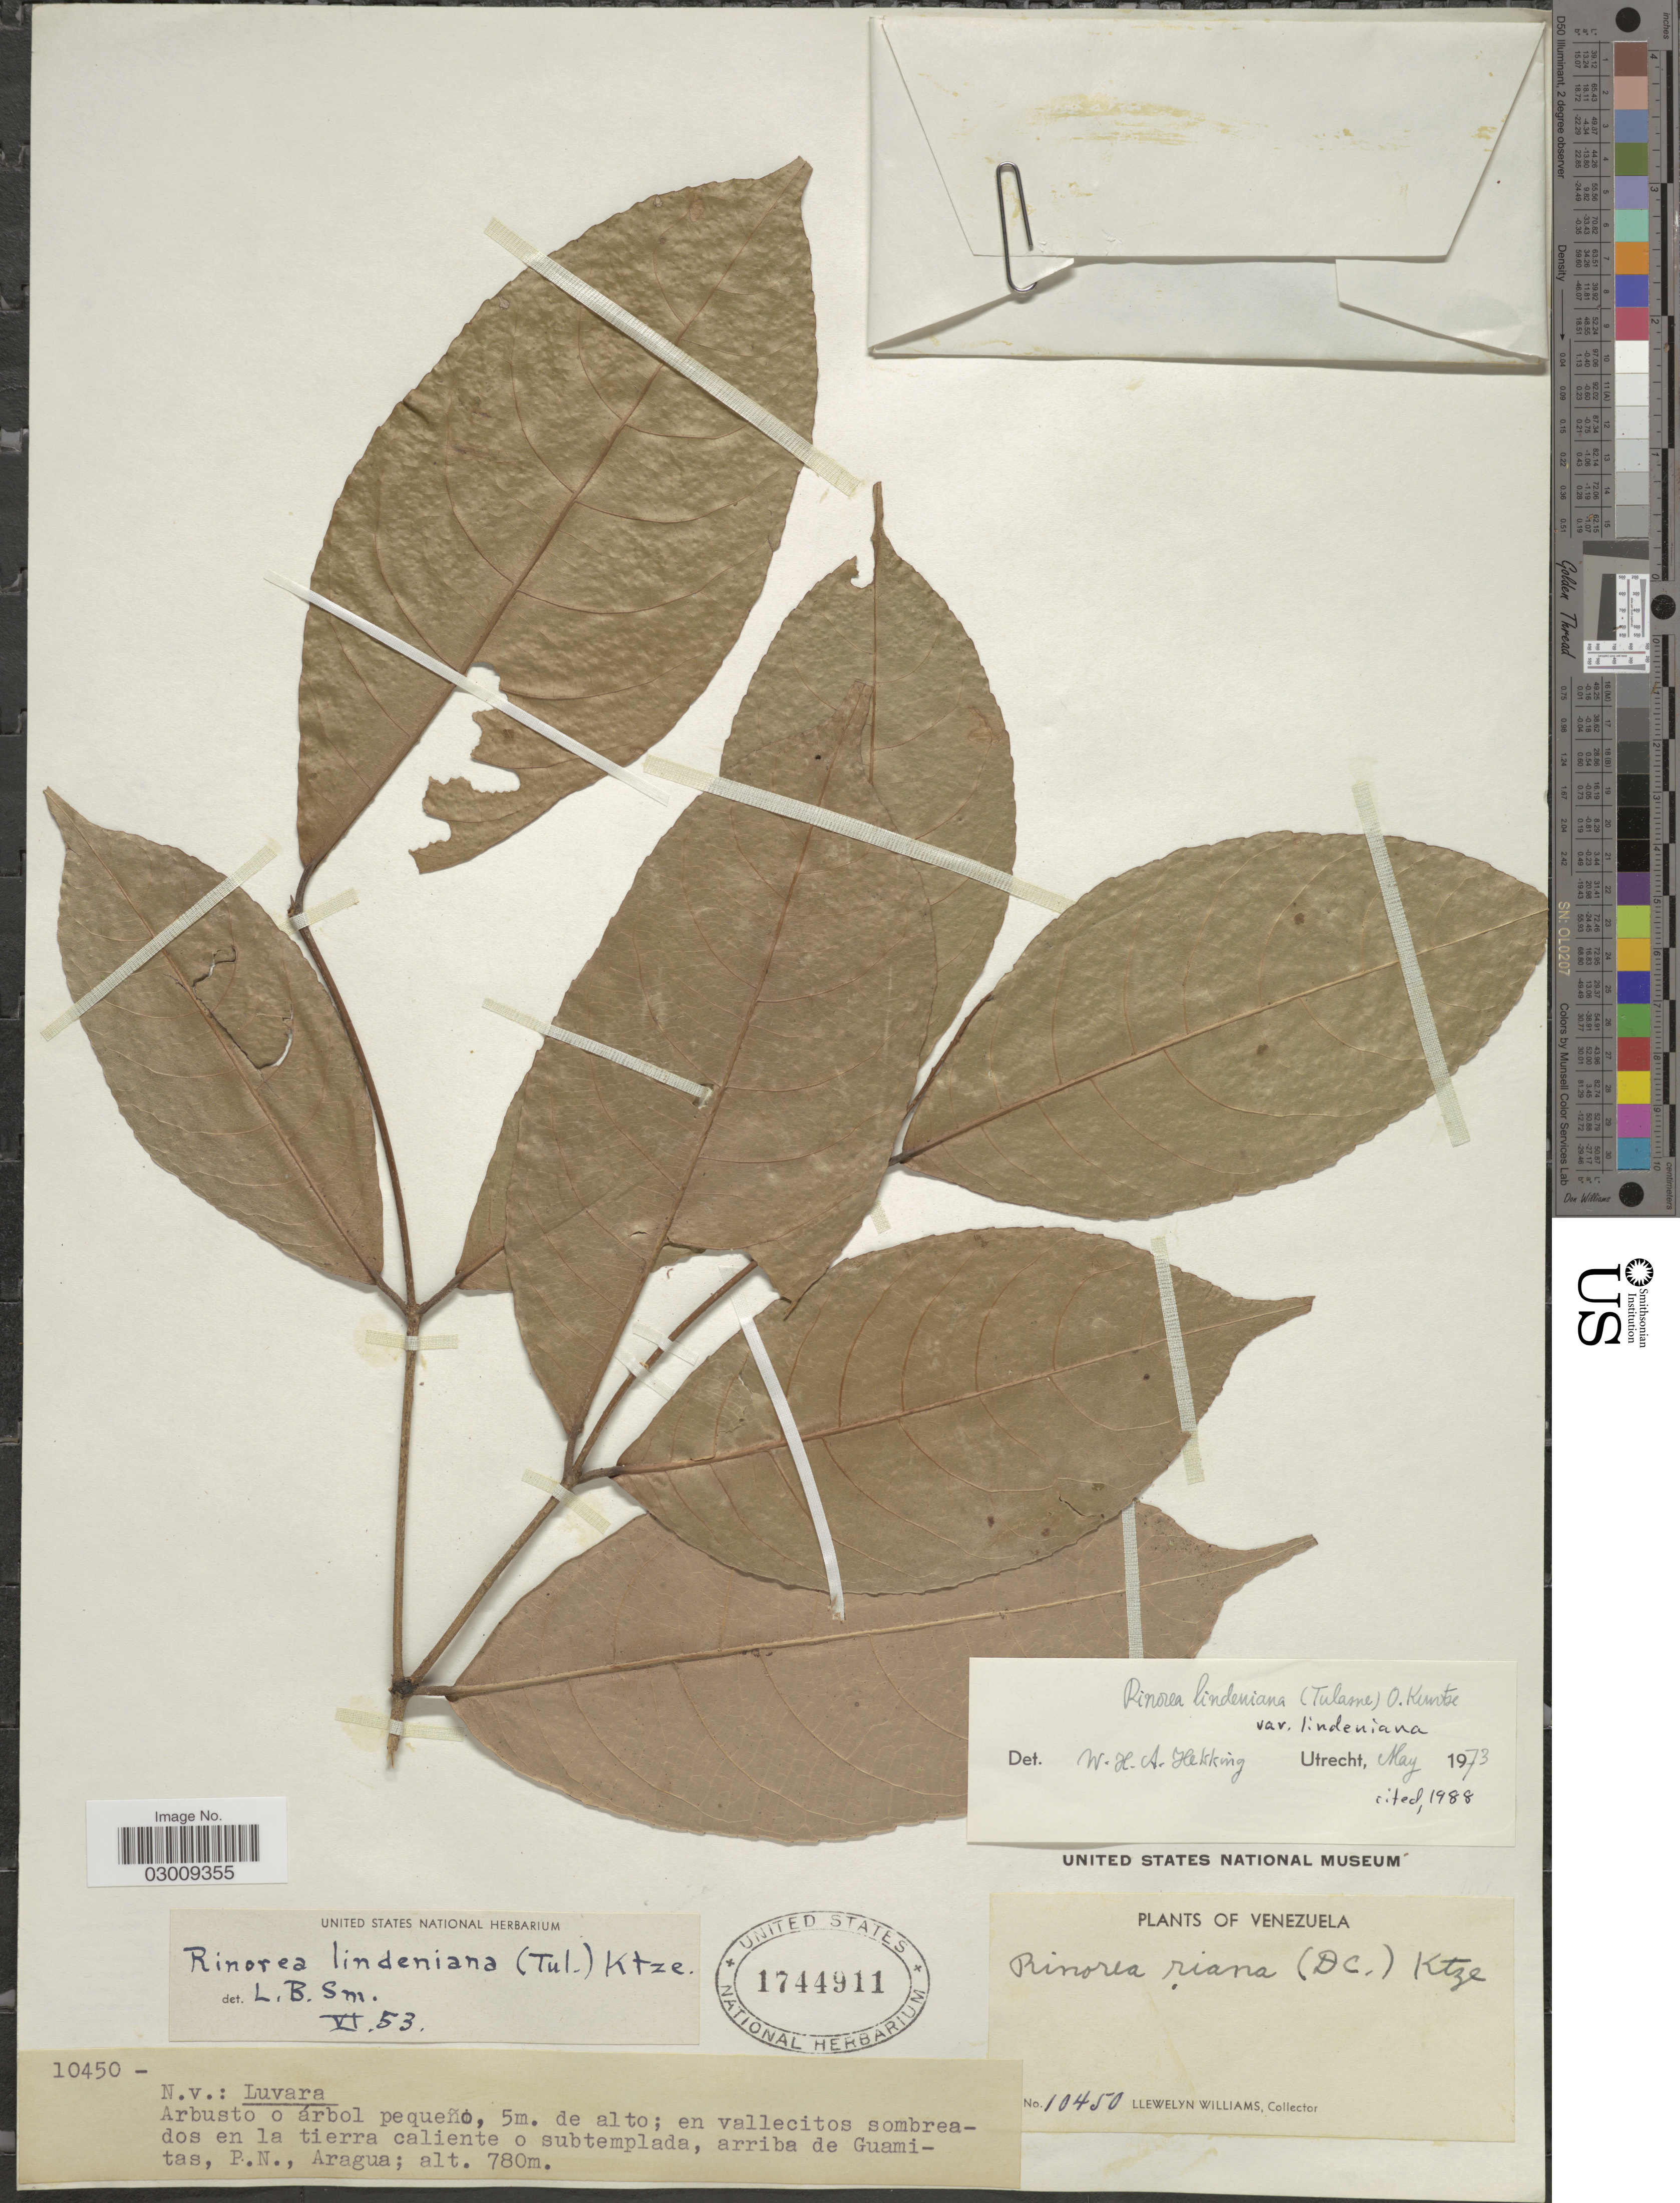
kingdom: Plantae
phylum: Tracheophyta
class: Magnoliopsida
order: Malpighiales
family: Violaceae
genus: Rinorea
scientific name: Rinorea lindeniana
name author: (Tul.) Kuntze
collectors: Ll. Williams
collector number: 10450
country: Venezuela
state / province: Aragua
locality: Arriba de Guamitas, P. N.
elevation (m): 780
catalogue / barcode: US 1744911